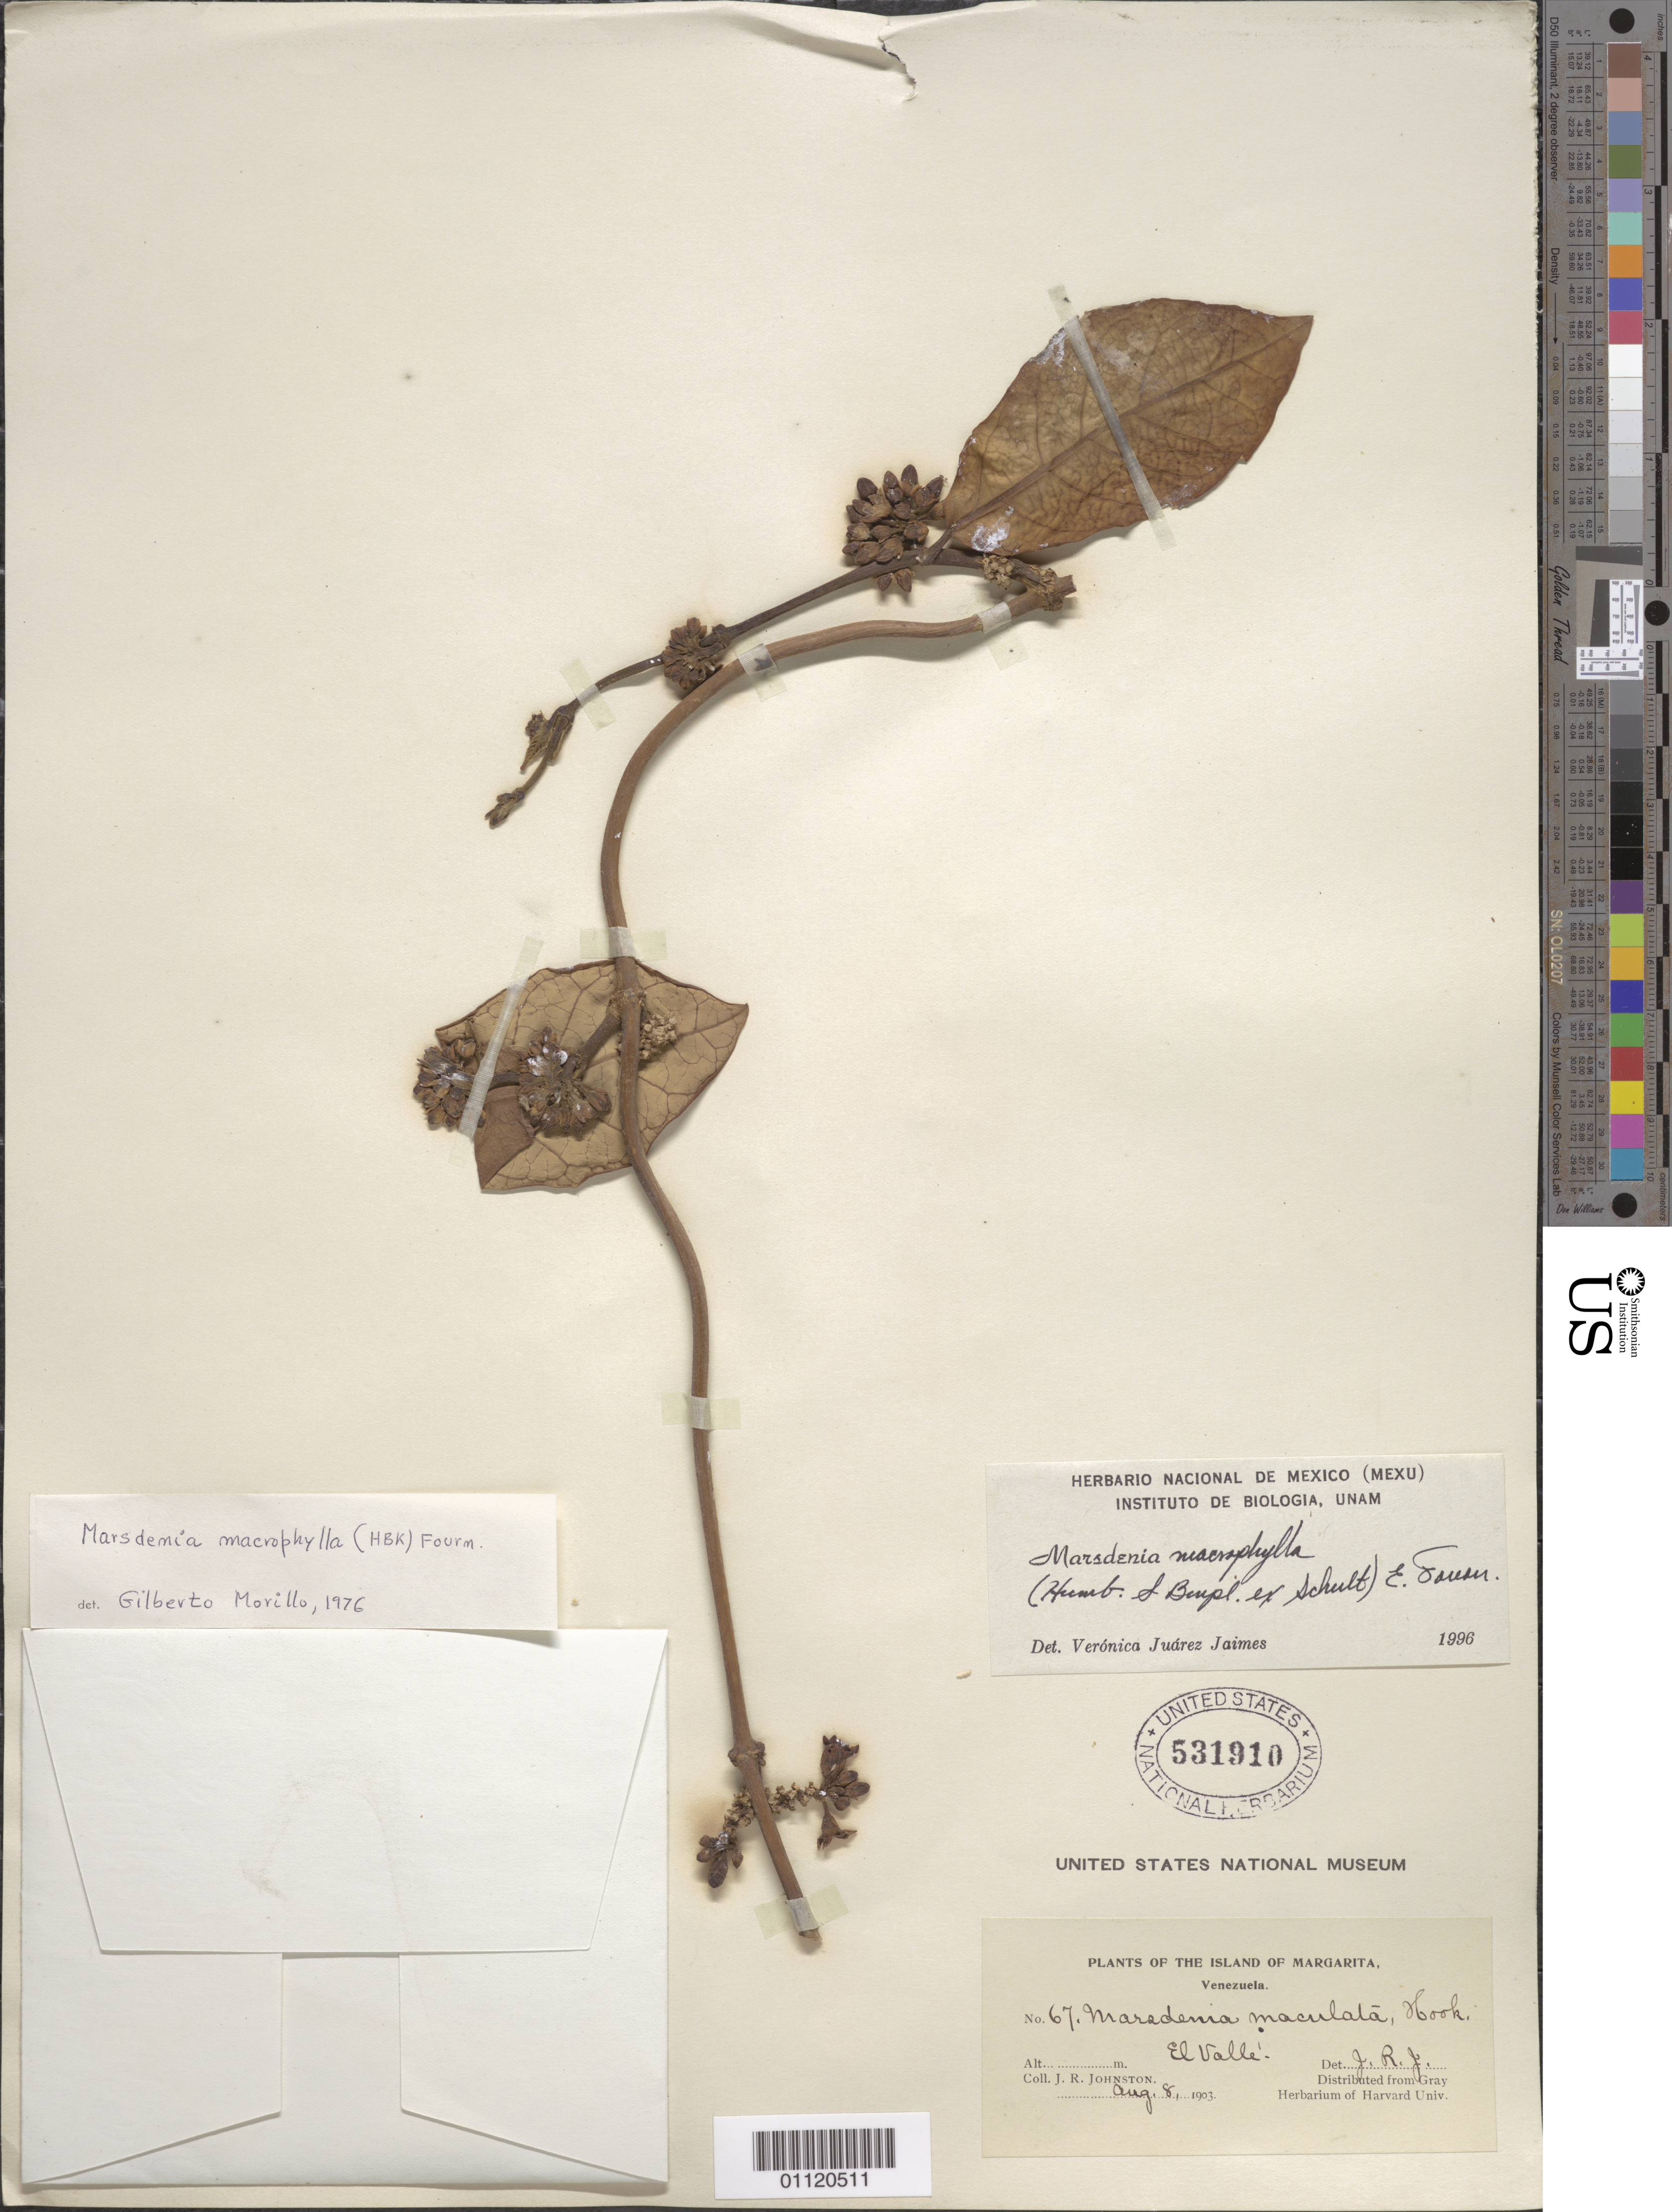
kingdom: Plantae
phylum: Tracheophyta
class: Magnoliopsida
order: Gentianales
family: Apocynaceae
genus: Marsdenia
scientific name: Marsdenia macrophylla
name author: (Humb. & Bonpl. ex Schult.) E. Fourn.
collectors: J. Johnston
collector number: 67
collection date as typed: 08 Aug 1903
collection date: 1903-08-08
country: Venezuela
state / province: Nueva Esparta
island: Margarita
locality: El Valle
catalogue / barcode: US 531910